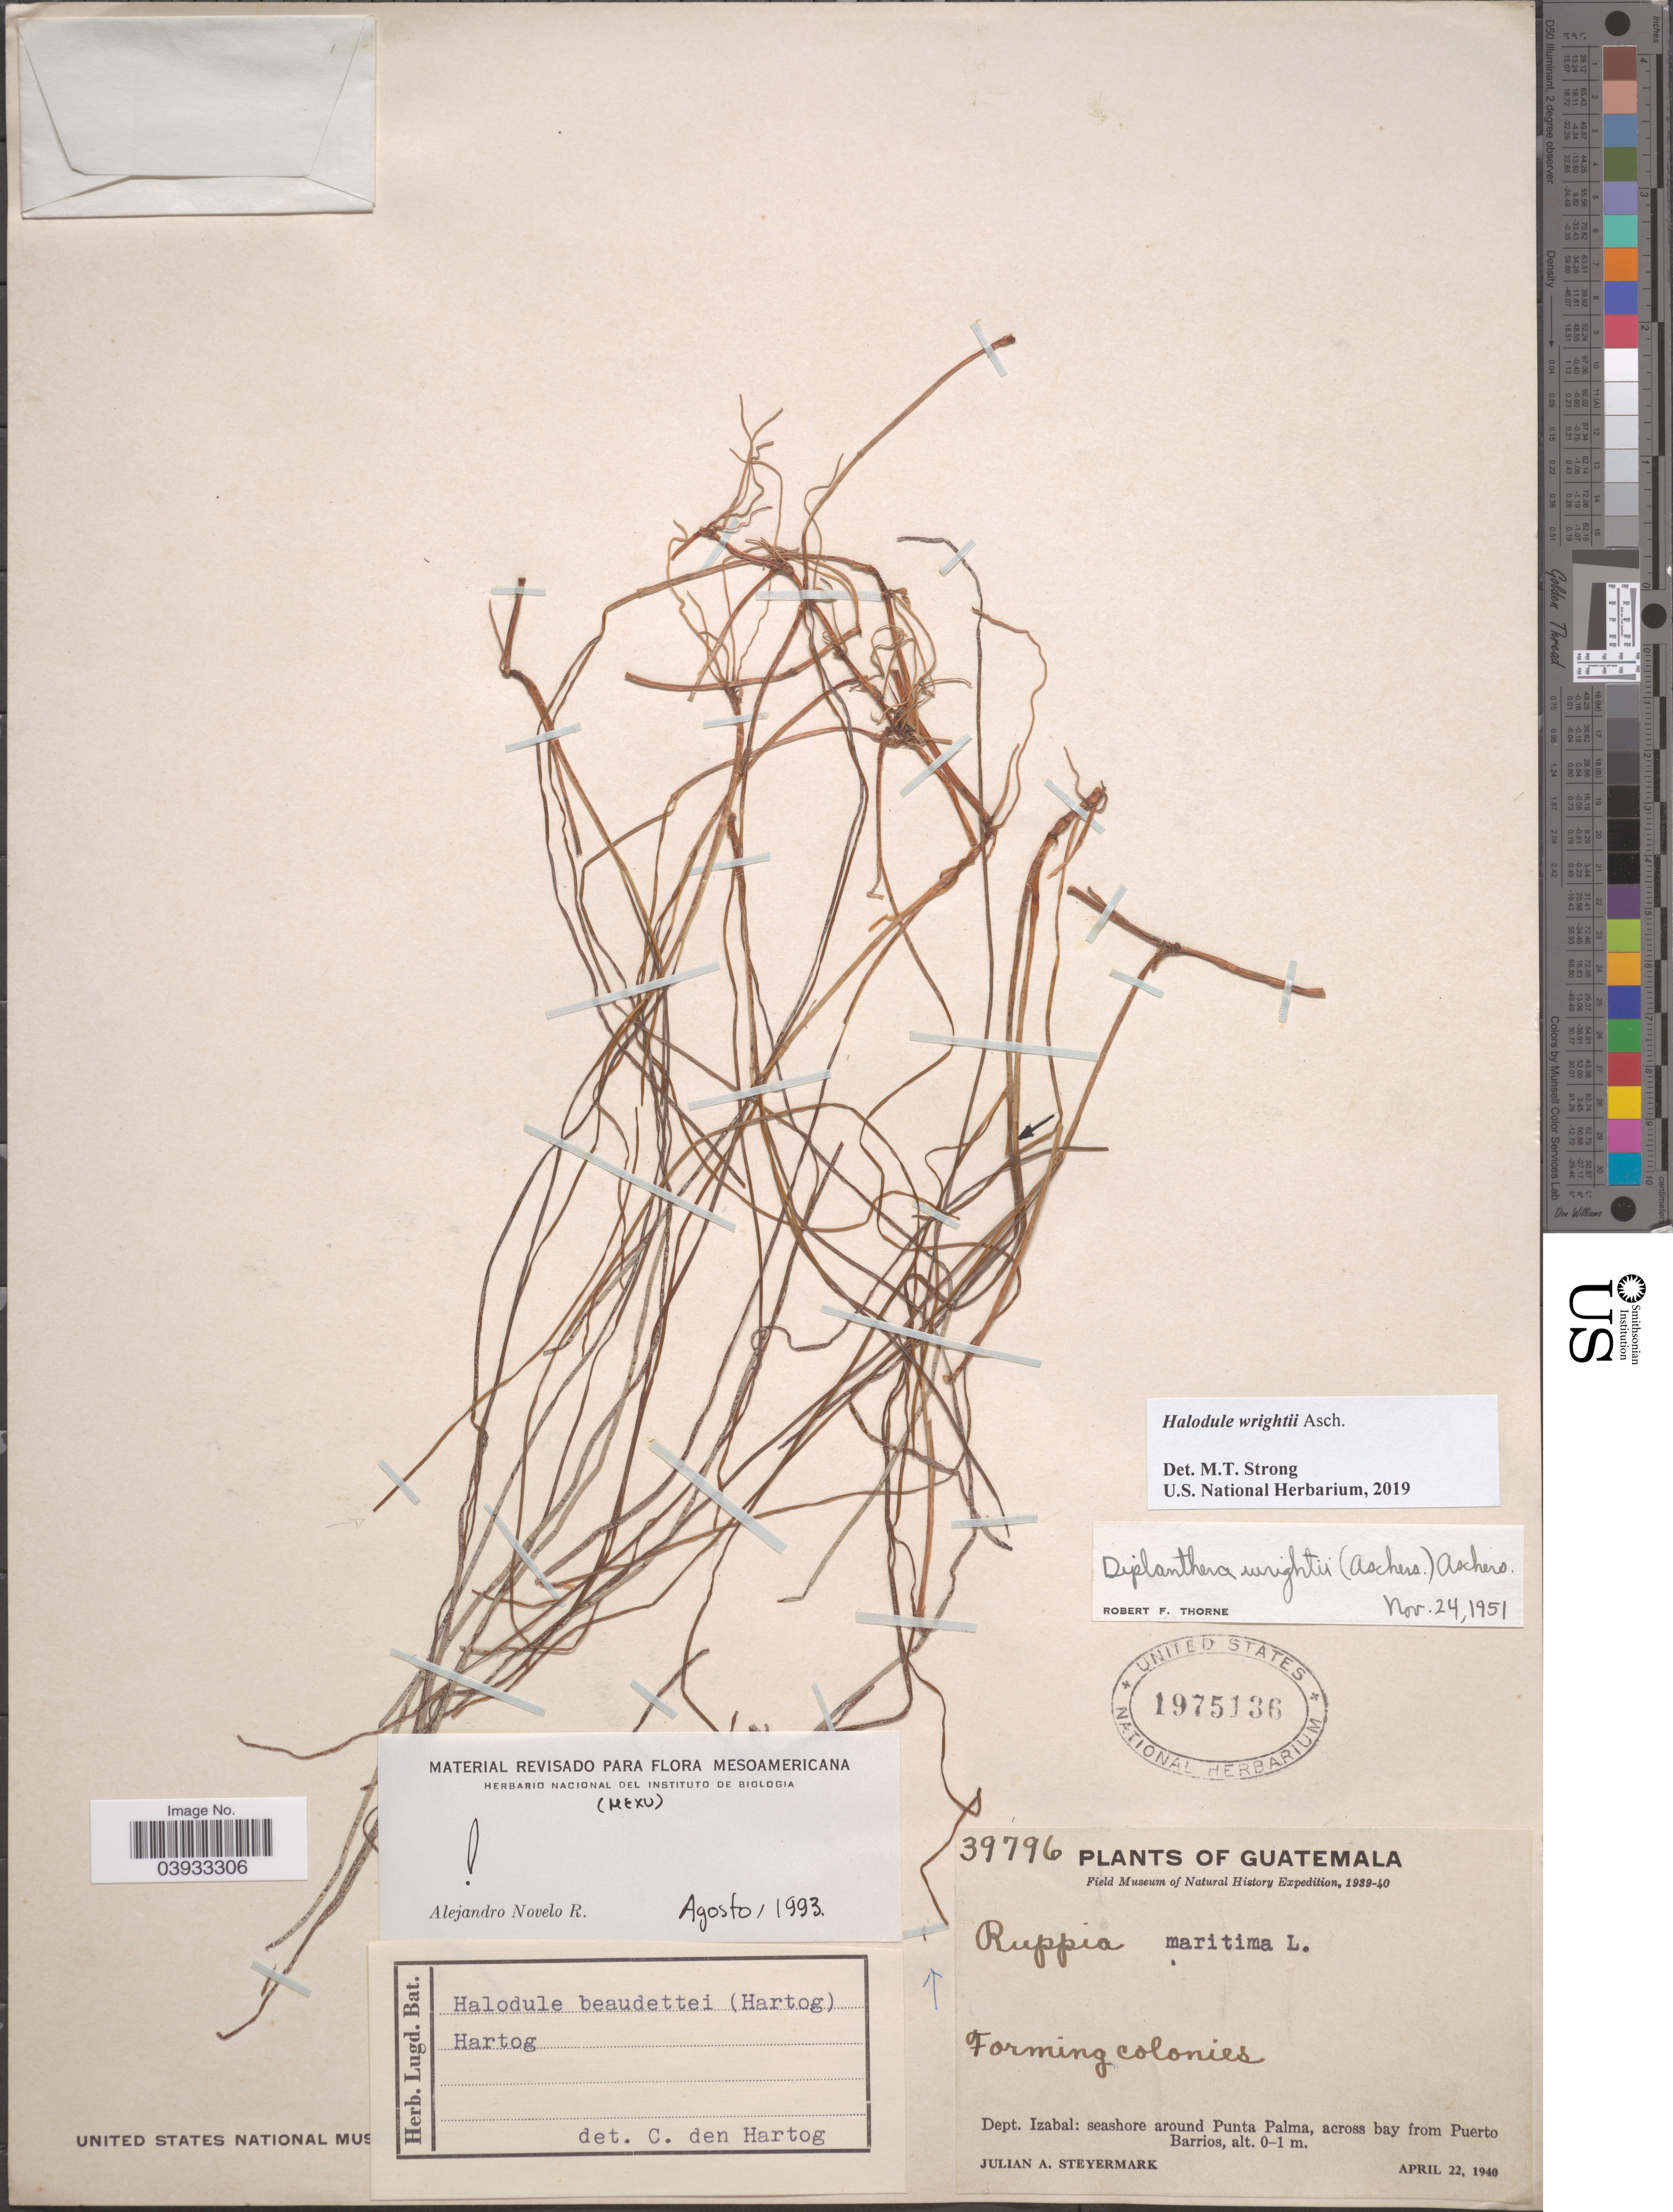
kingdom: Plantae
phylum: Tracheophyta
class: Liliopsida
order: Alismatales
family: Cymodoceaceae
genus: Halodule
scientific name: Halodule wrightii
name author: Asch.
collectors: J. Steyermark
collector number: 39796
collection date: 1940-04-22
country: Guatemala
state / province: Izabal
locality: Dept. Izabal: seashore around Punta Palma, across bay from Puerto Barrios.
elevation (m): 0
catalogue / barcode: US 1975136